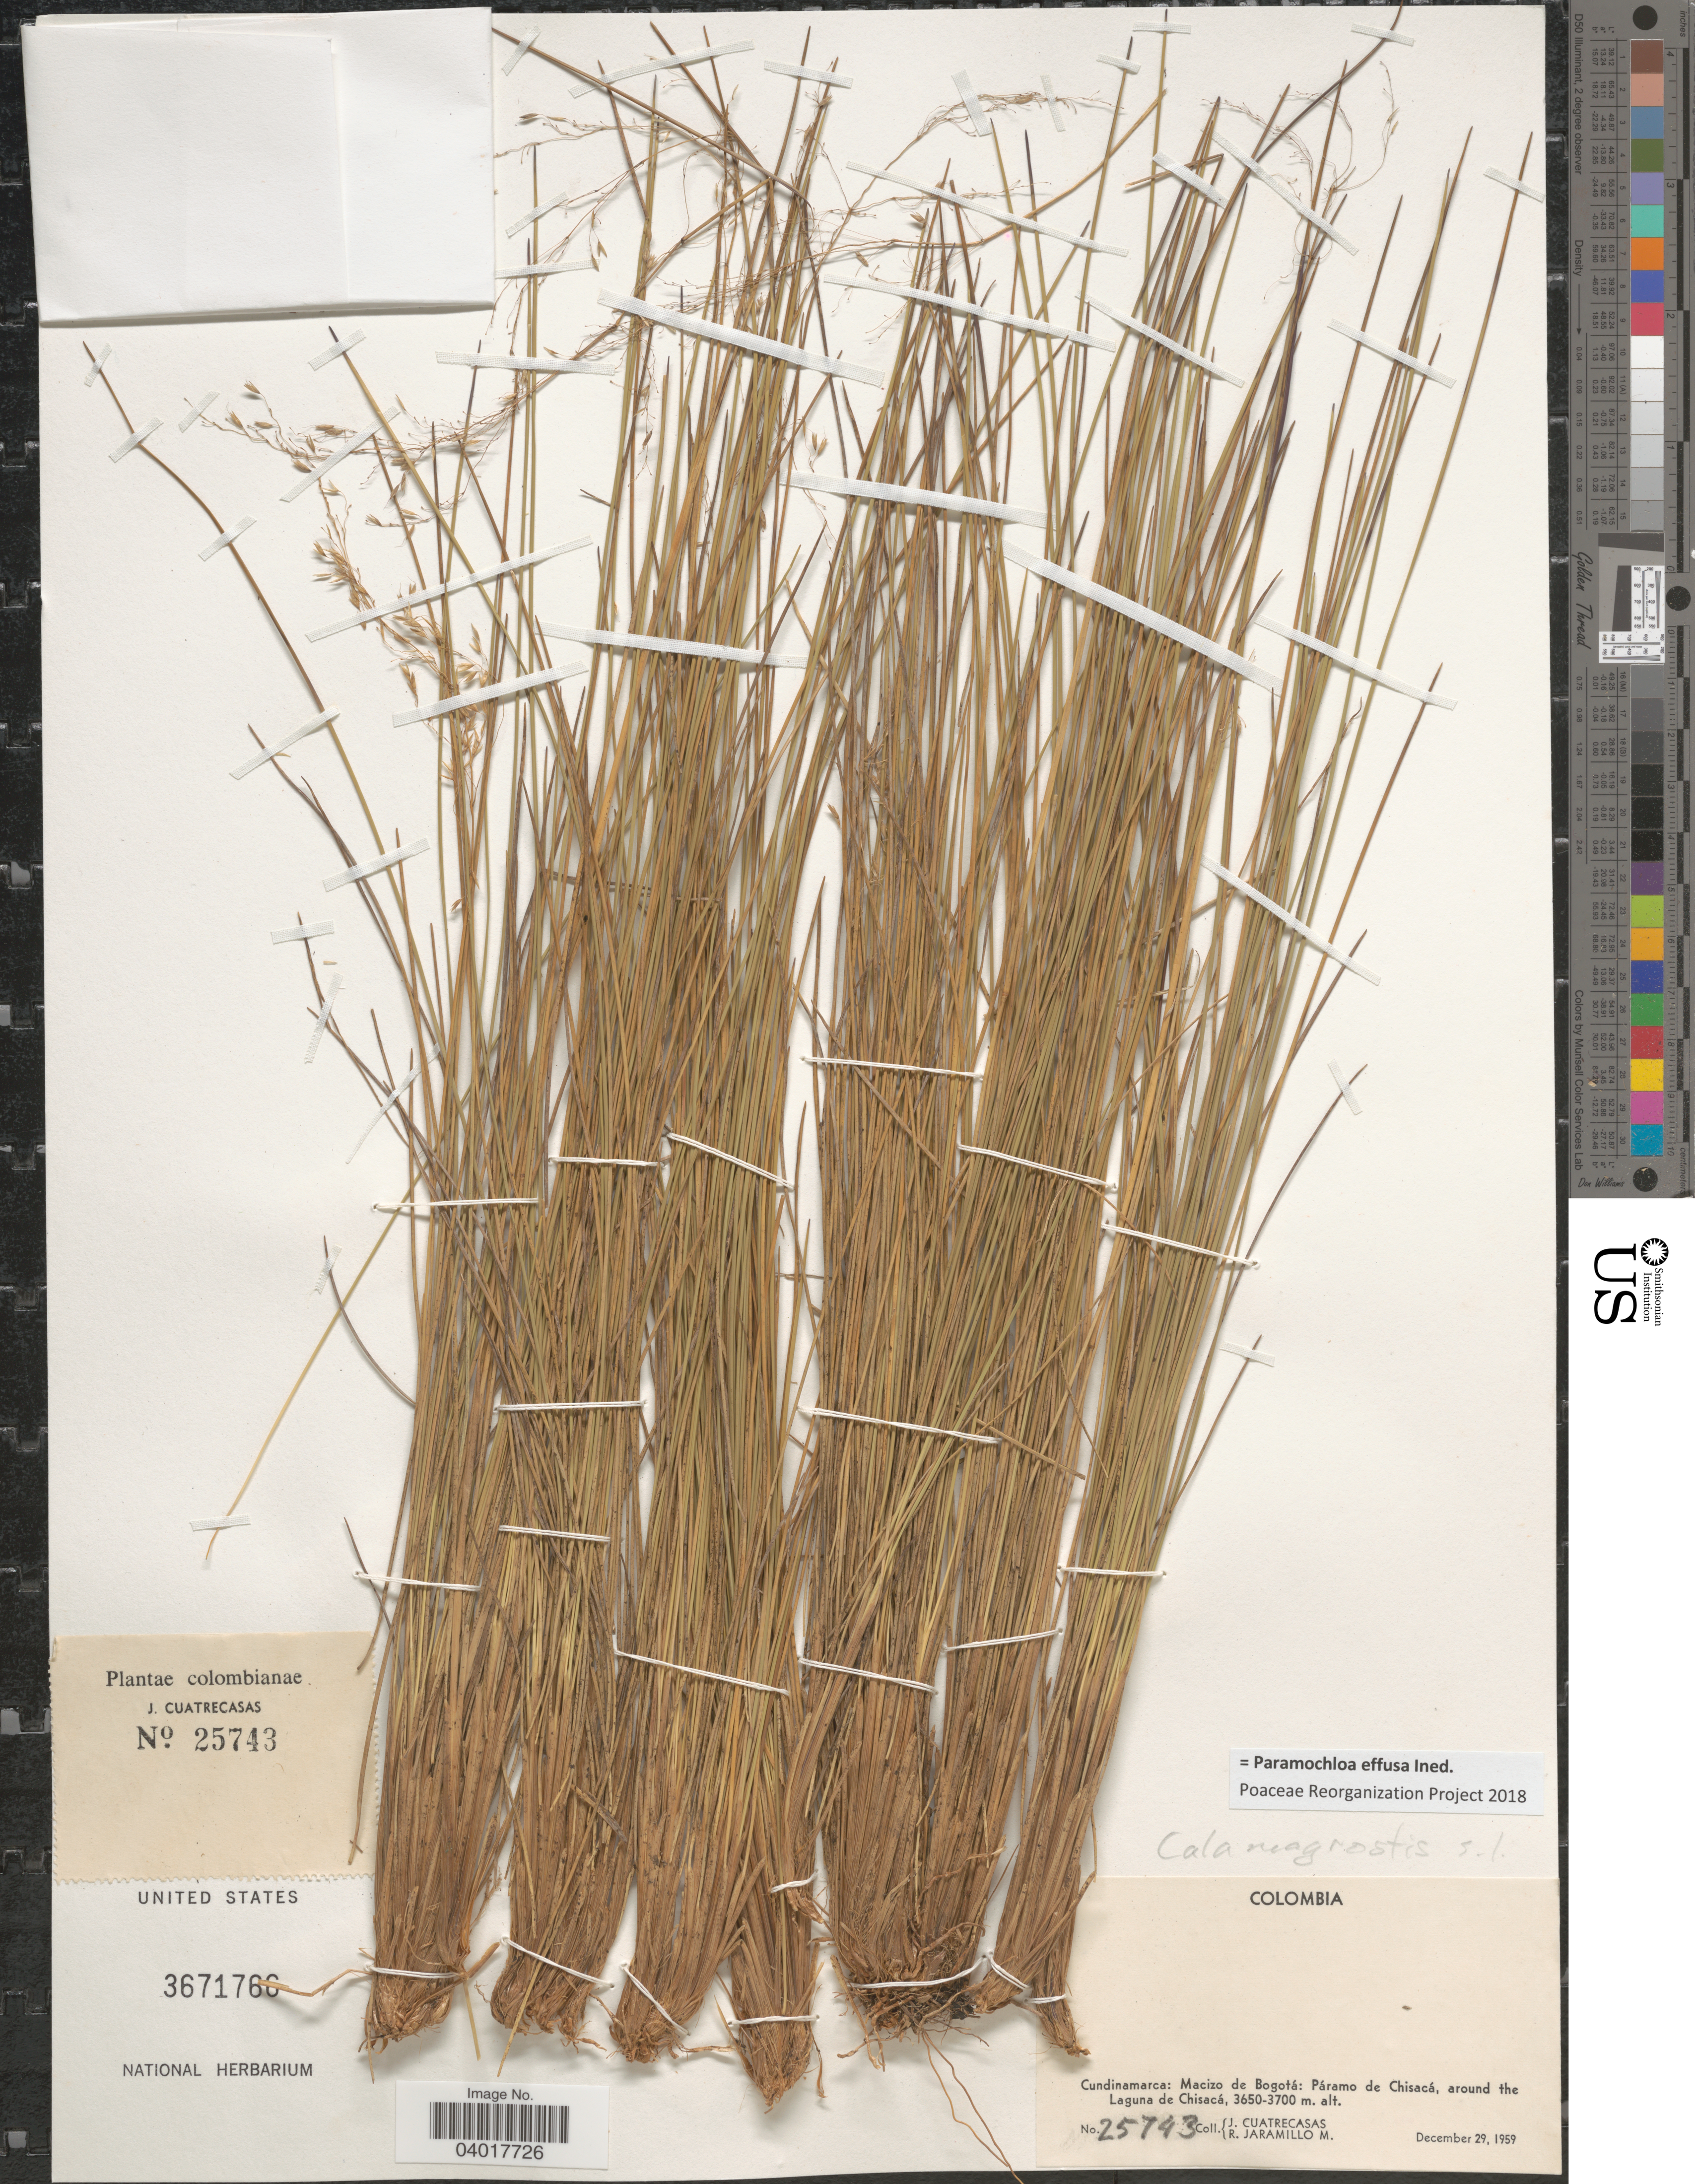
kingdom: Plantae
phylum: Tracheophyta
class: Liliopsida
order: Poales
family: Poaceae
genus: Paramochloa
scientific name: Paramochloa effusa ined.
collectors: J. Cuatrecasas & R. Jaramillo M.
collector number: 25743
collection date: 1959-12-29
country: Colombia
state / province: Cundinamarca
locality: Macizo de Bogotá: Páramo de Chisacá, around the Laguna de Chisacá.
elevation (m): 3650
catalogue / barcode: US 3671760